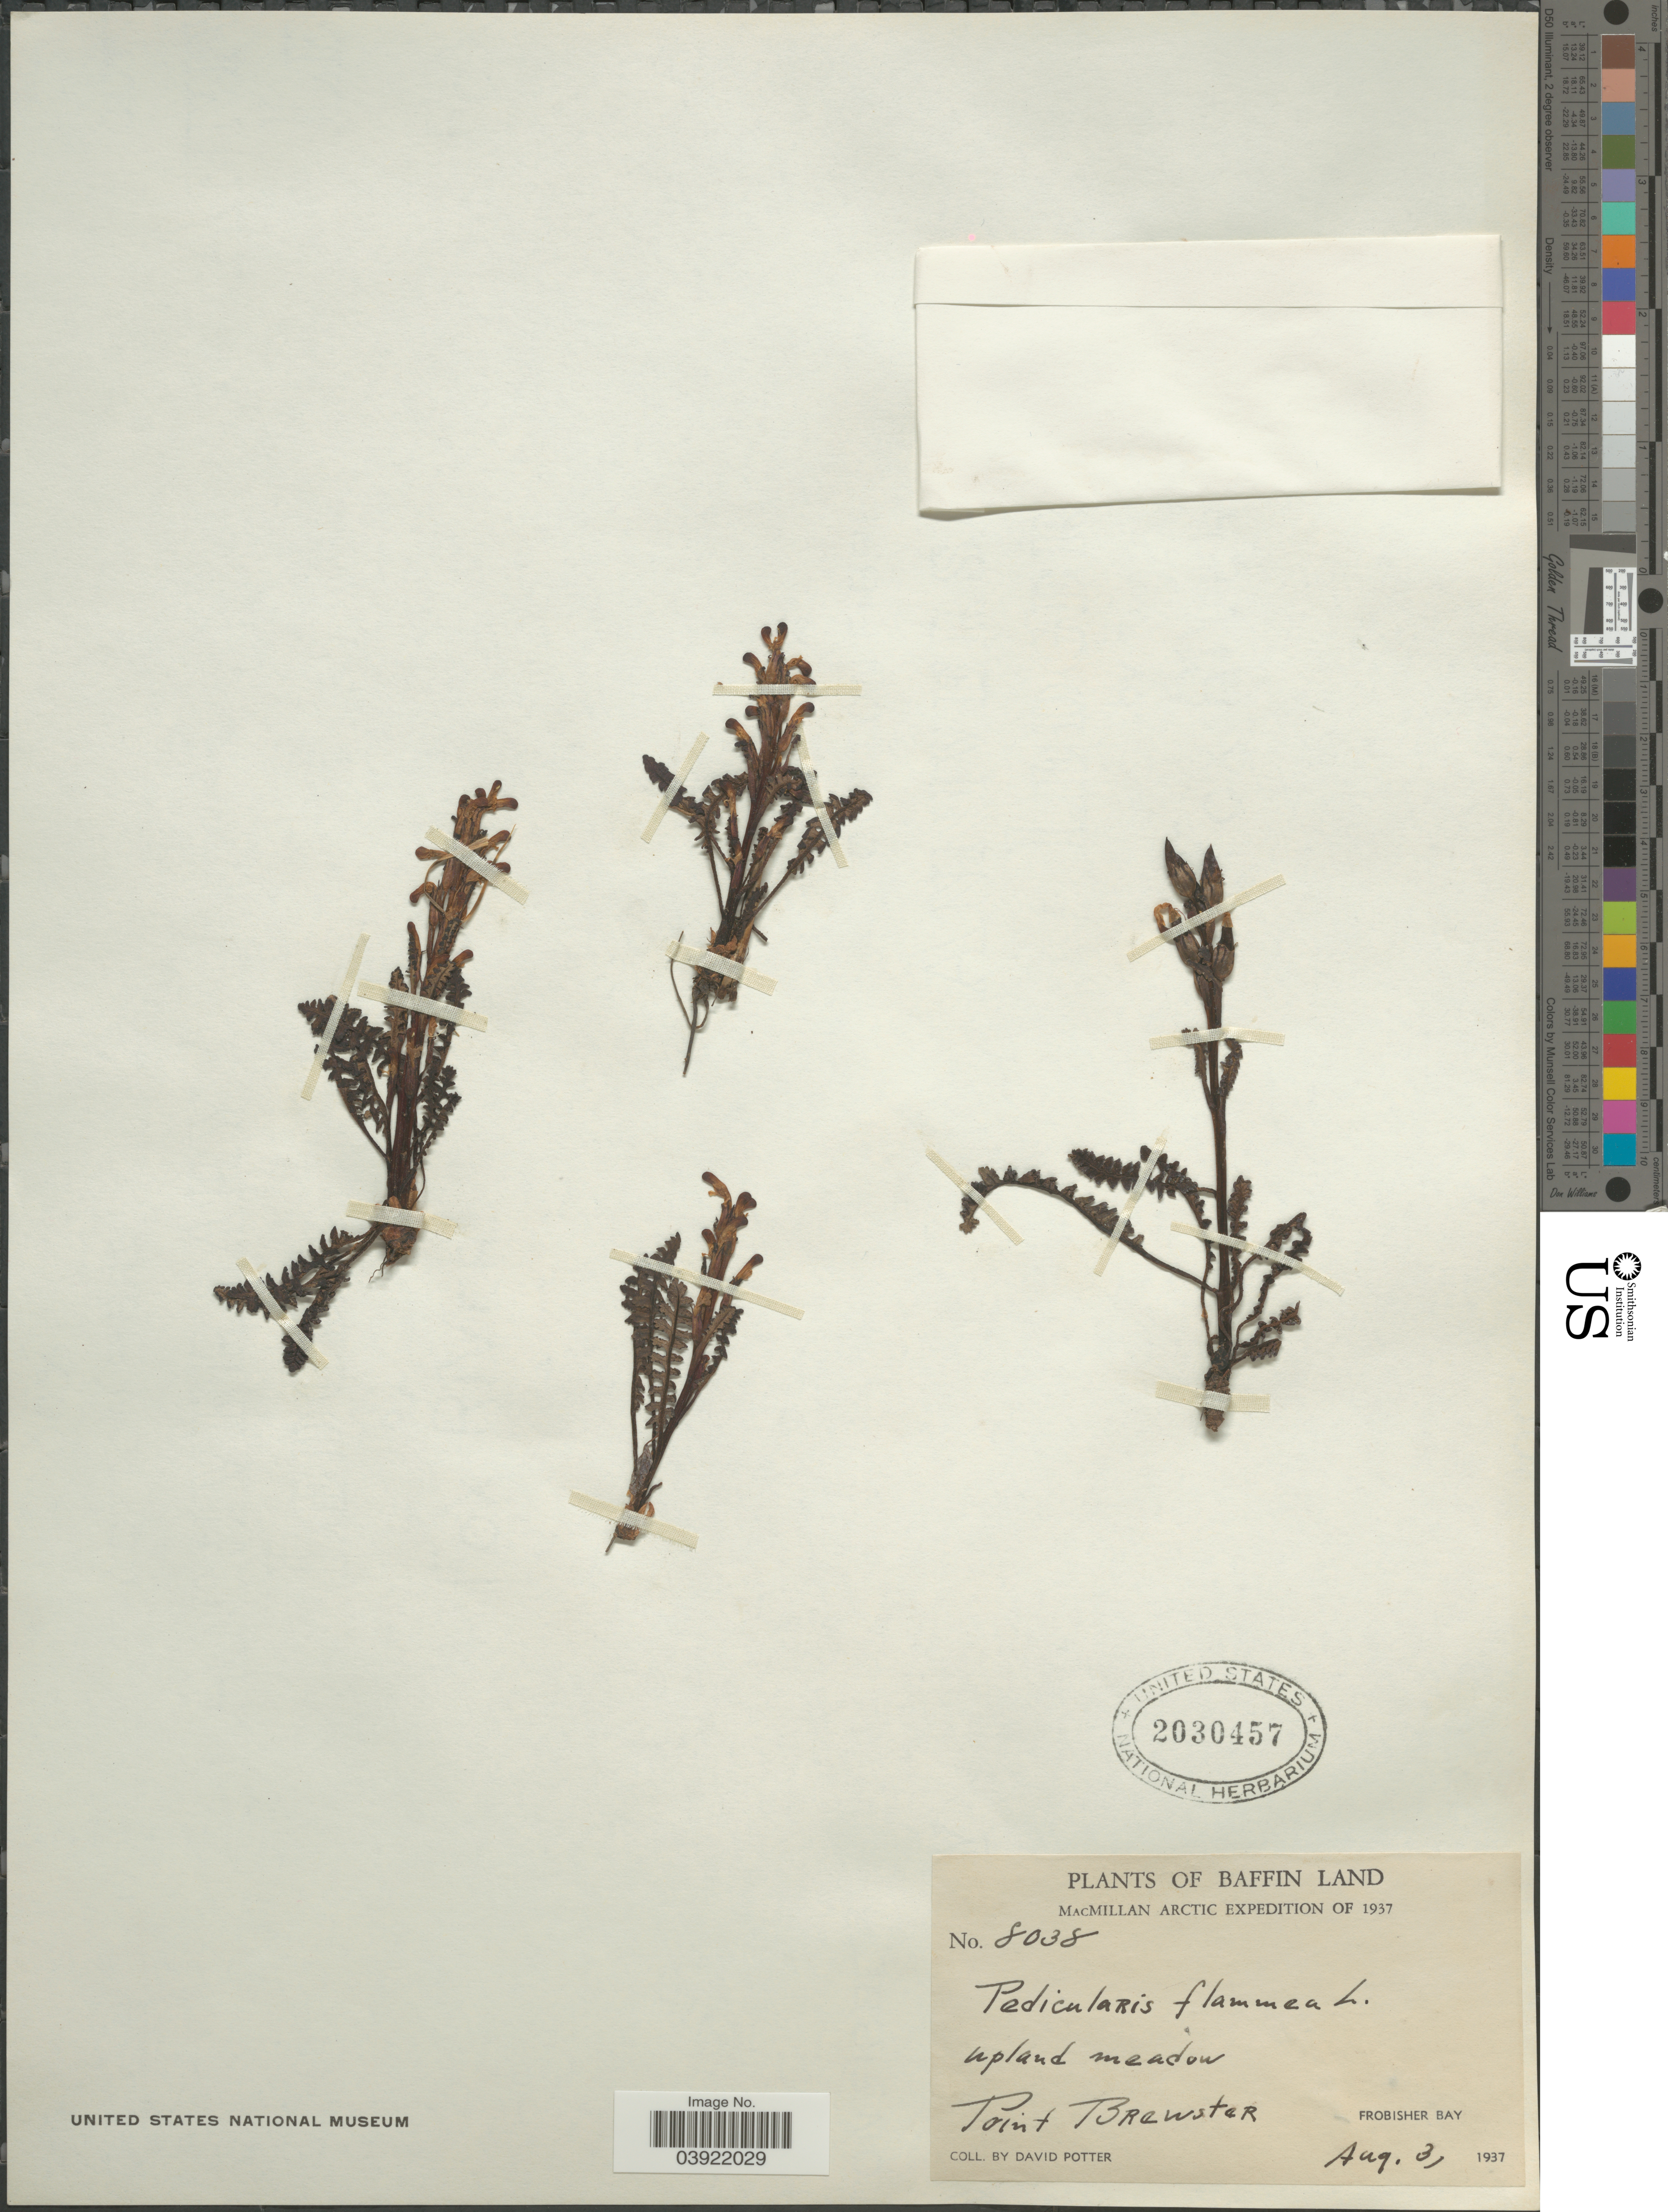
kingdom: Plantae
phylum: Tracheophyta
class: Magnoliopsida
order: Lamiales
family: Orobanchaceae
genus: Pedicularis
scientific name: Pedicularis flammea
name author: L.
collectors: D. Potter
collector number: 8038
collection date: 1937-08-03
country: Canada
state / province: Nunavut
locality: Baffin Land. Point Brewster. Frobisher Bay.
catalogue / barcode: US 2030457